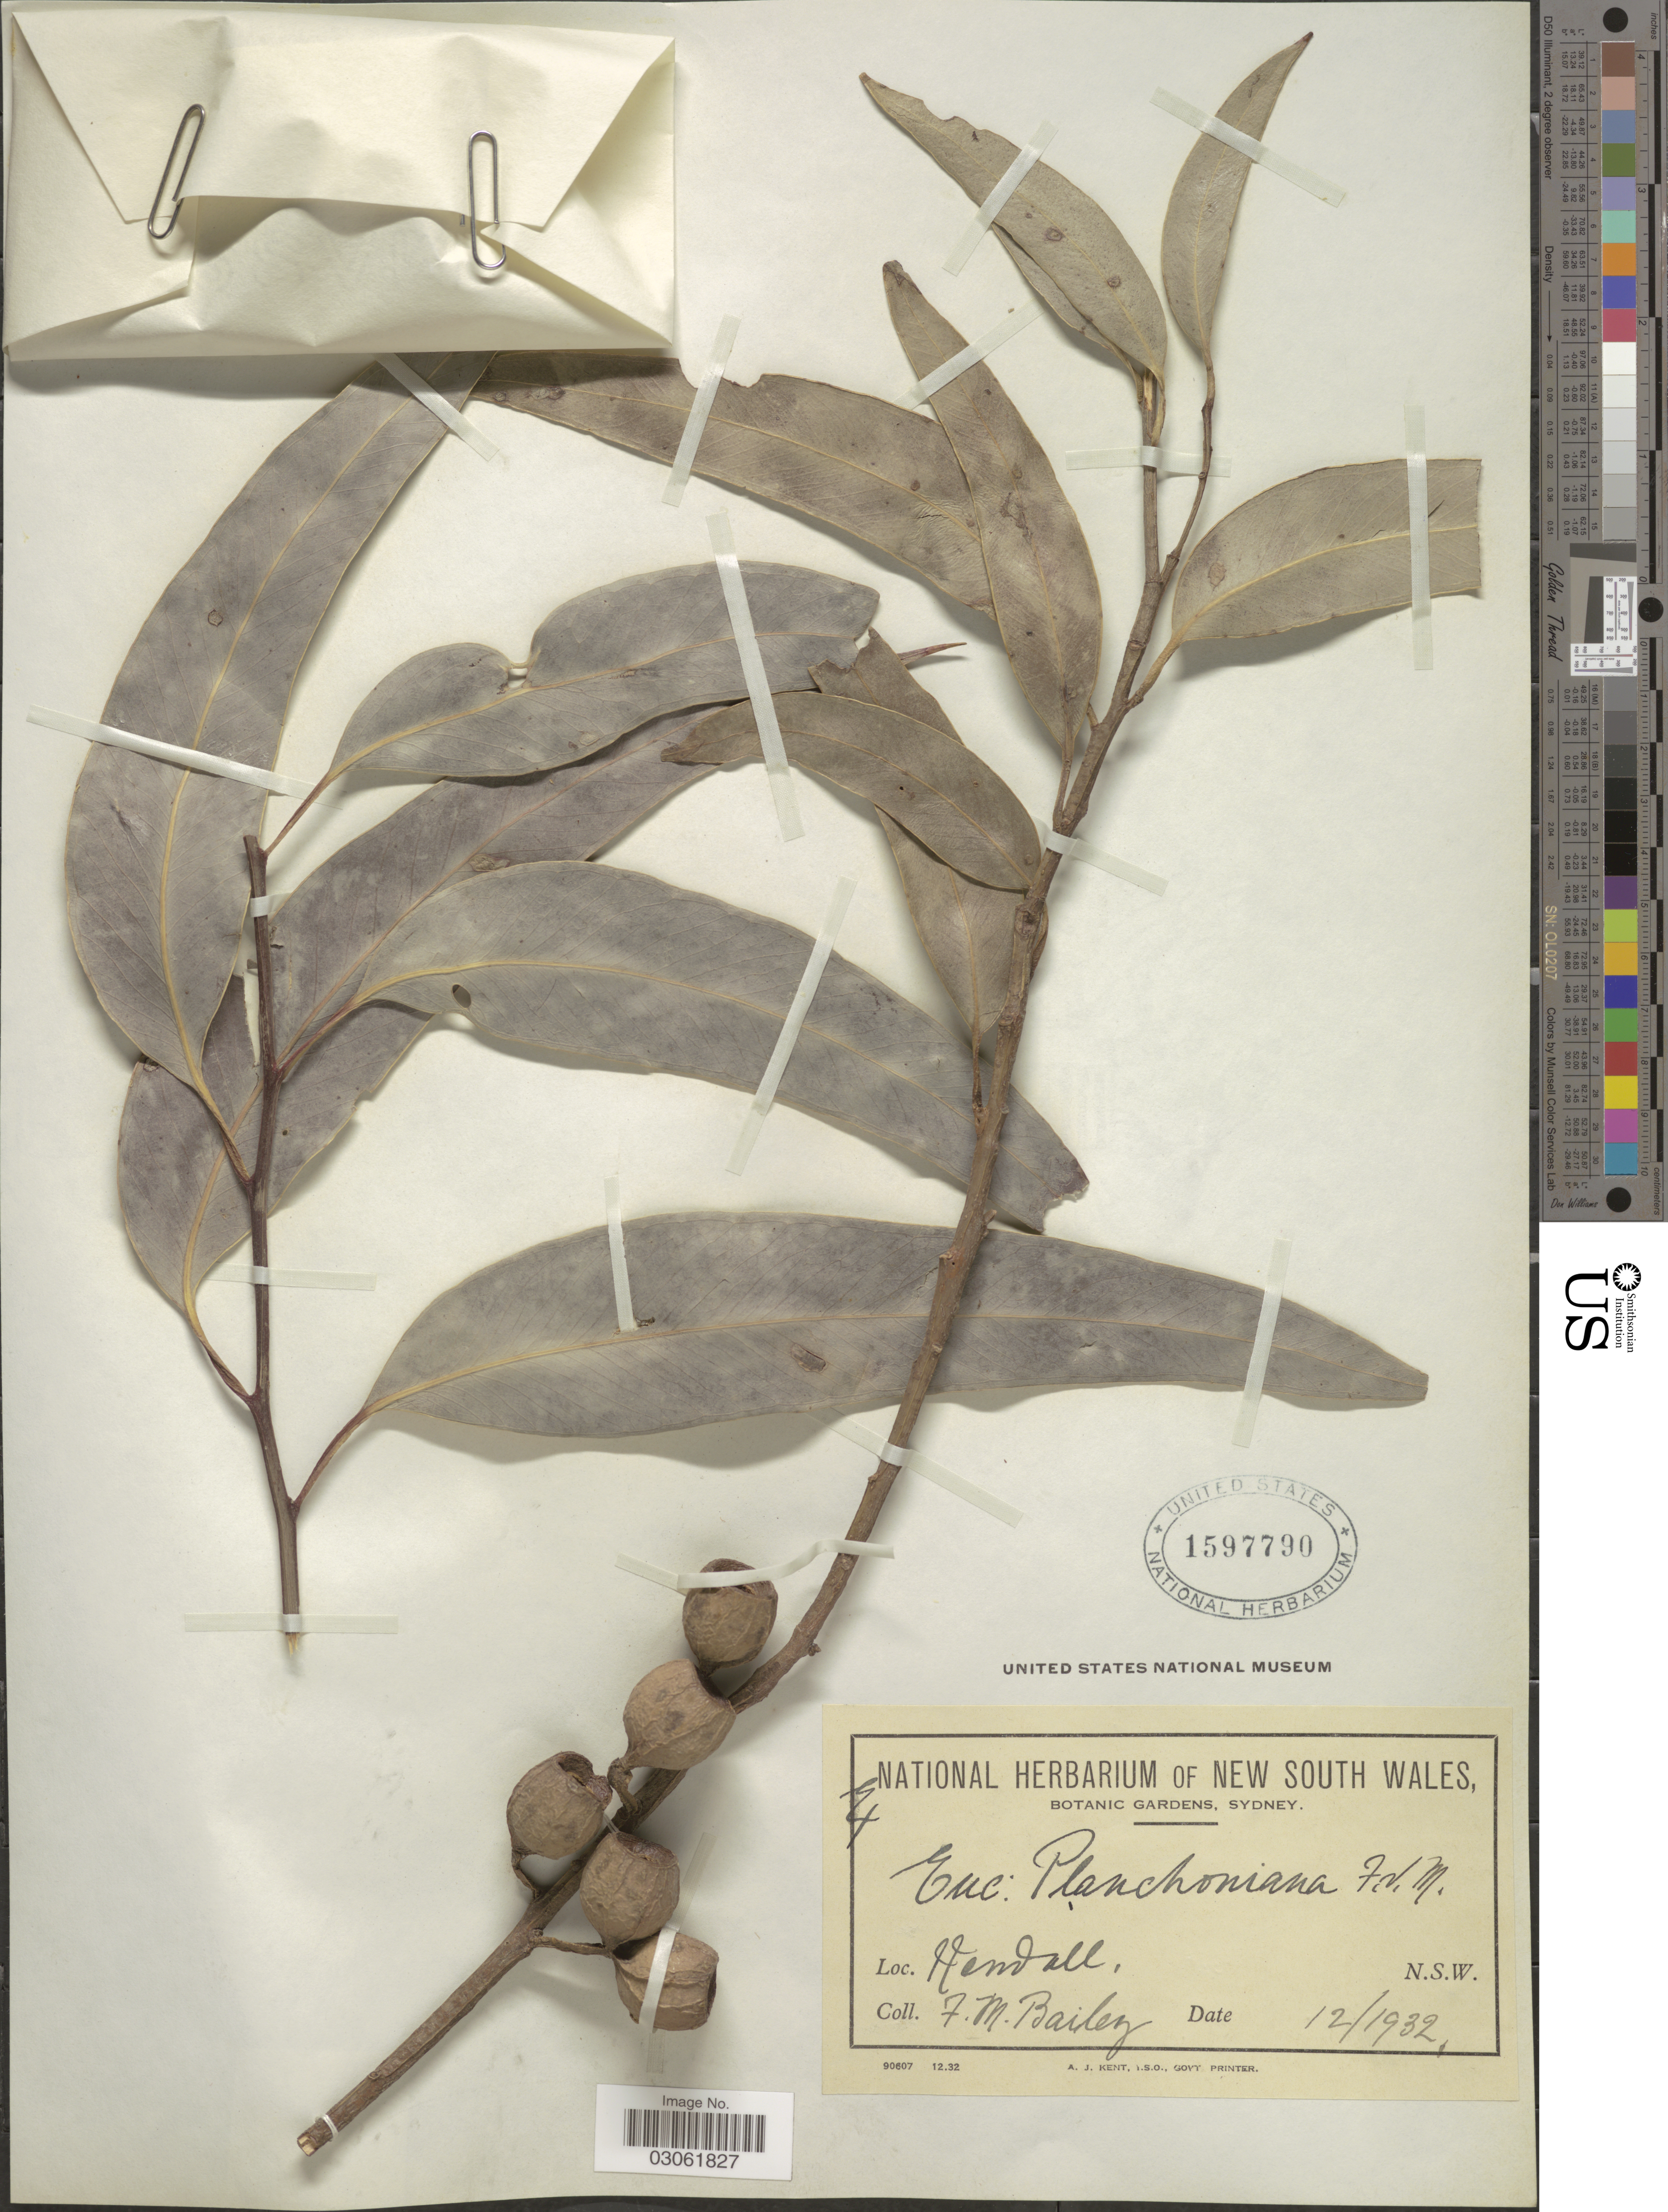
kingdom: Plantae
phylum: Tracheophyta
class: Magnoliopsida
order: Myrtales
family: Myrtaceae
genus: Eucalyptus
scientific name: Eucalyptus planchoniana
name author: F. Muell.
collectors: F. M. Bailey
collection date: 1932-12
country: Australia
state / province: New South Wales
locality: Kendall.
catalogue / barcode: US 1597790